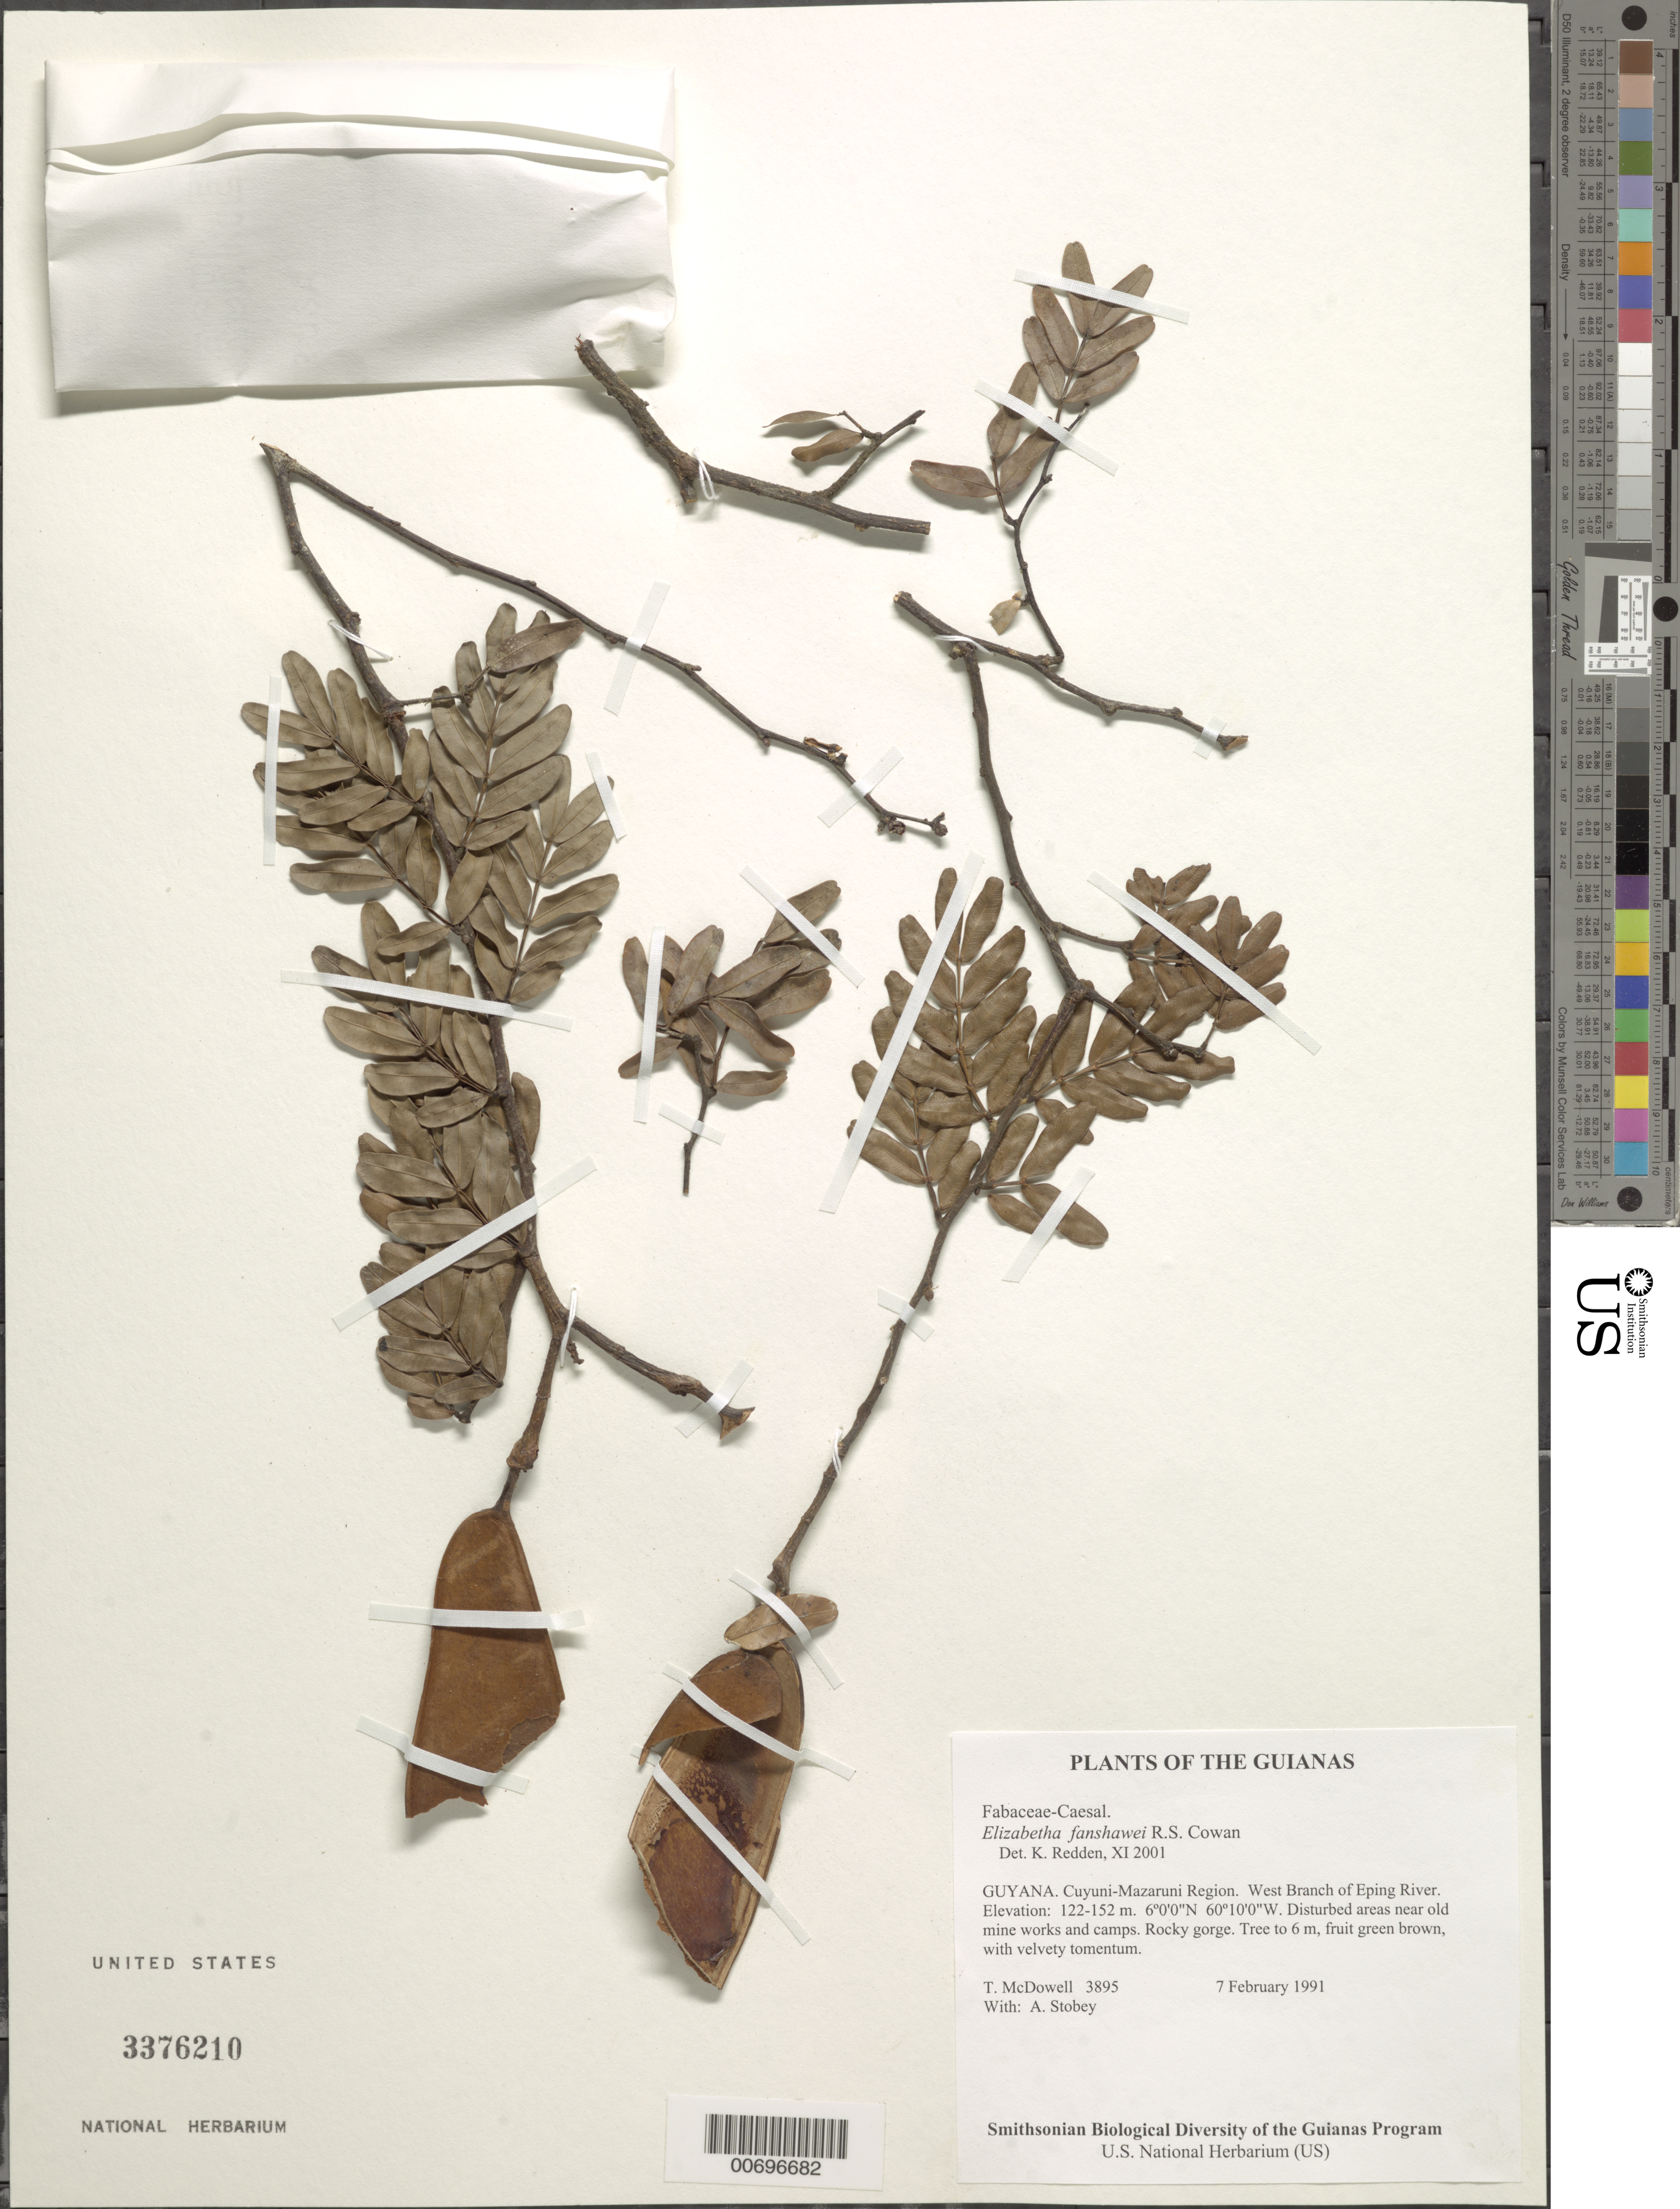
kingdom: Plantae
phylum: Tracheophyta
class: Magnoliopsida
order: Fabales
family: Fabaceae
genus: Elizabetha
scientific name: Elizabetha fanshawei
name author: R.S. Cowan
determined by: Redden, K. M.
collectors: T. McDowell & A. Stobey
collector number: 3895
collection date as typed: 7 February 1991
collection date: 1991-02-07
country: Guyana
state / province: Cuyuni-Mazaruni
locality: West Branch of Eping River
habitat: Disturbed areas near old mine works and camps. Alluvial terrace and river flood plain. Rocky gorge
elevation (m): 122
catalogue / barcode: US 3376210